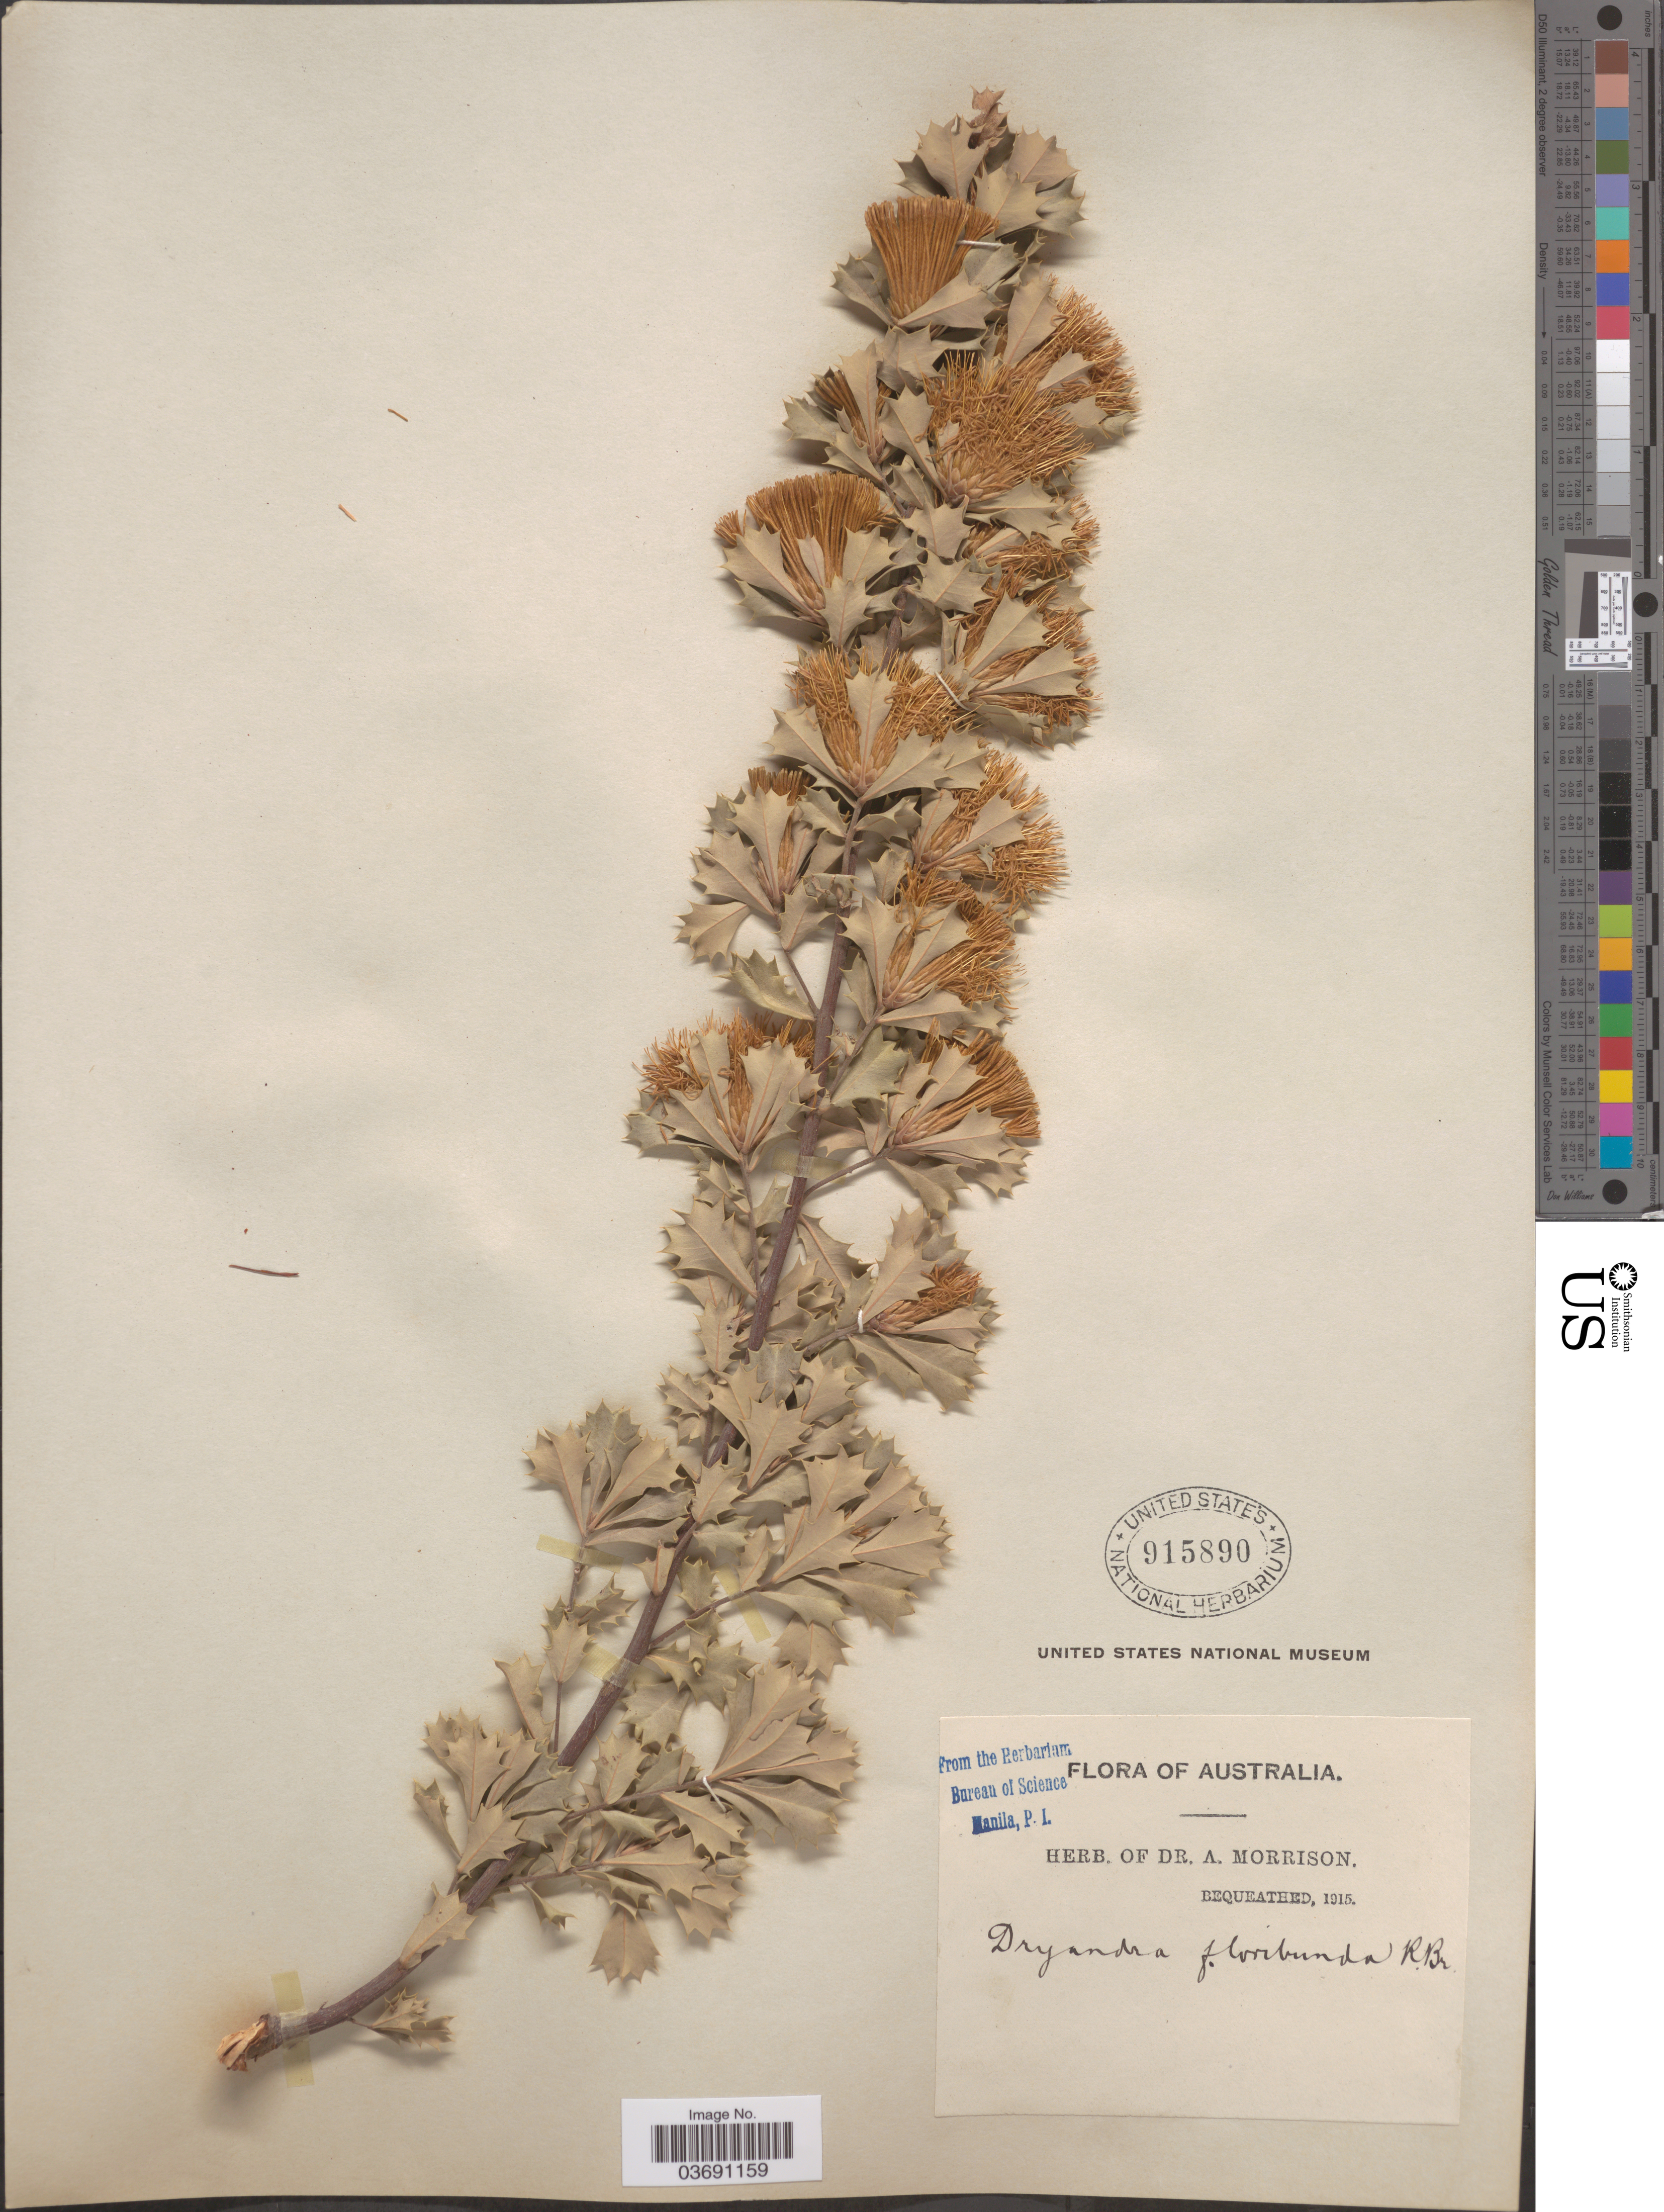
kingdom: Plantae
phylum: Tracheophyta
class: Magnoliopsida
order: Proteales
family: Proteaceae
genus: Dryandra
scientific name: Dryandra floribunda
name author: R. Br.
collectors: A. Morrison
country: Australia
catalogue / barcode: US 915890